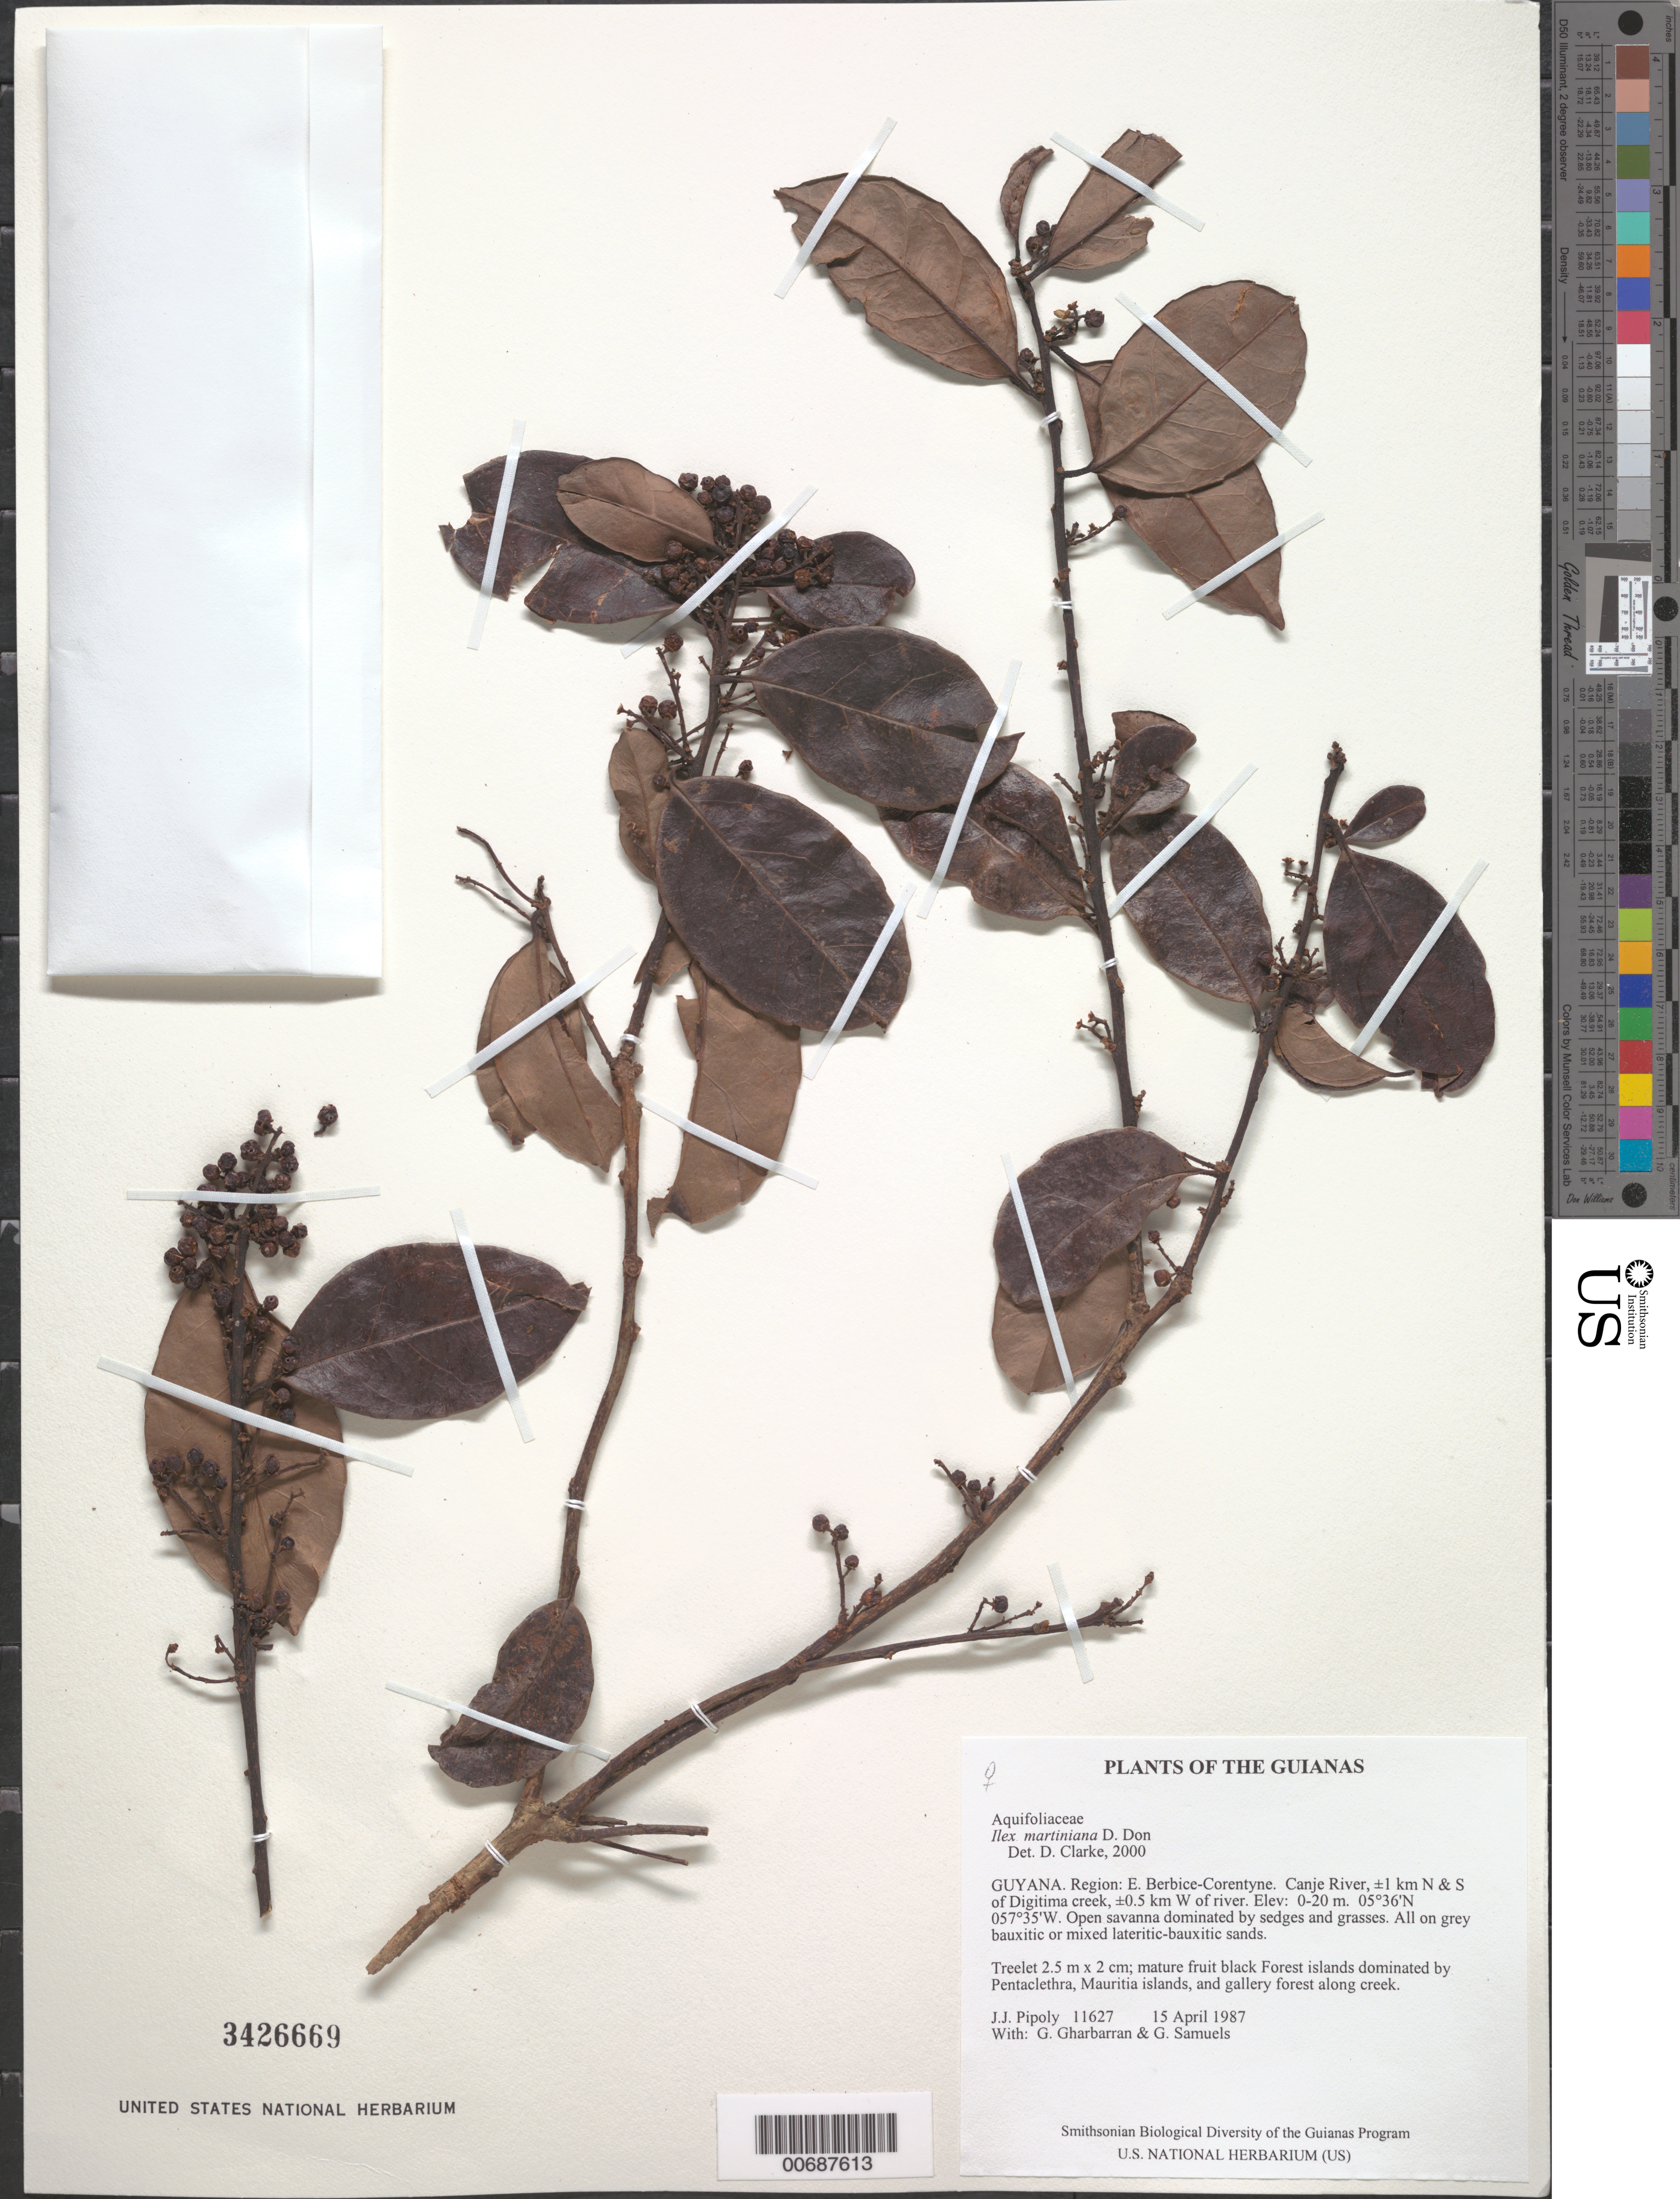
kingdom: Plantae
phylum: Tracheophyta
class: Magnoliopsida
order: Aquifoliales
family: Aquifoliaceae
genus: Ilex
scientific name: Ilex martiniana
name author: D. Don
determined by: Barriera, Gabrielle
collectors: J. J. Pipoly, G. Gharbarran & G. Samuels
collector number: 11627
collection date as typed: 15 April 1987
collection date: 1987-04-15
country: Guyana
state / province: E. Berbice-Corentyne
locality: Canje River, ±1 km N & S of Digitima creek, ±0.5 km W of river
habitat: Open savanna dominated by sedges and grasses. All on grey bauxitic or mixed lateritic-bauxitic sands. Forest islands dominated by Pentaclethra, Mauritia islands, and gallery forest along creek.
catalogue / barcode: US 3426669